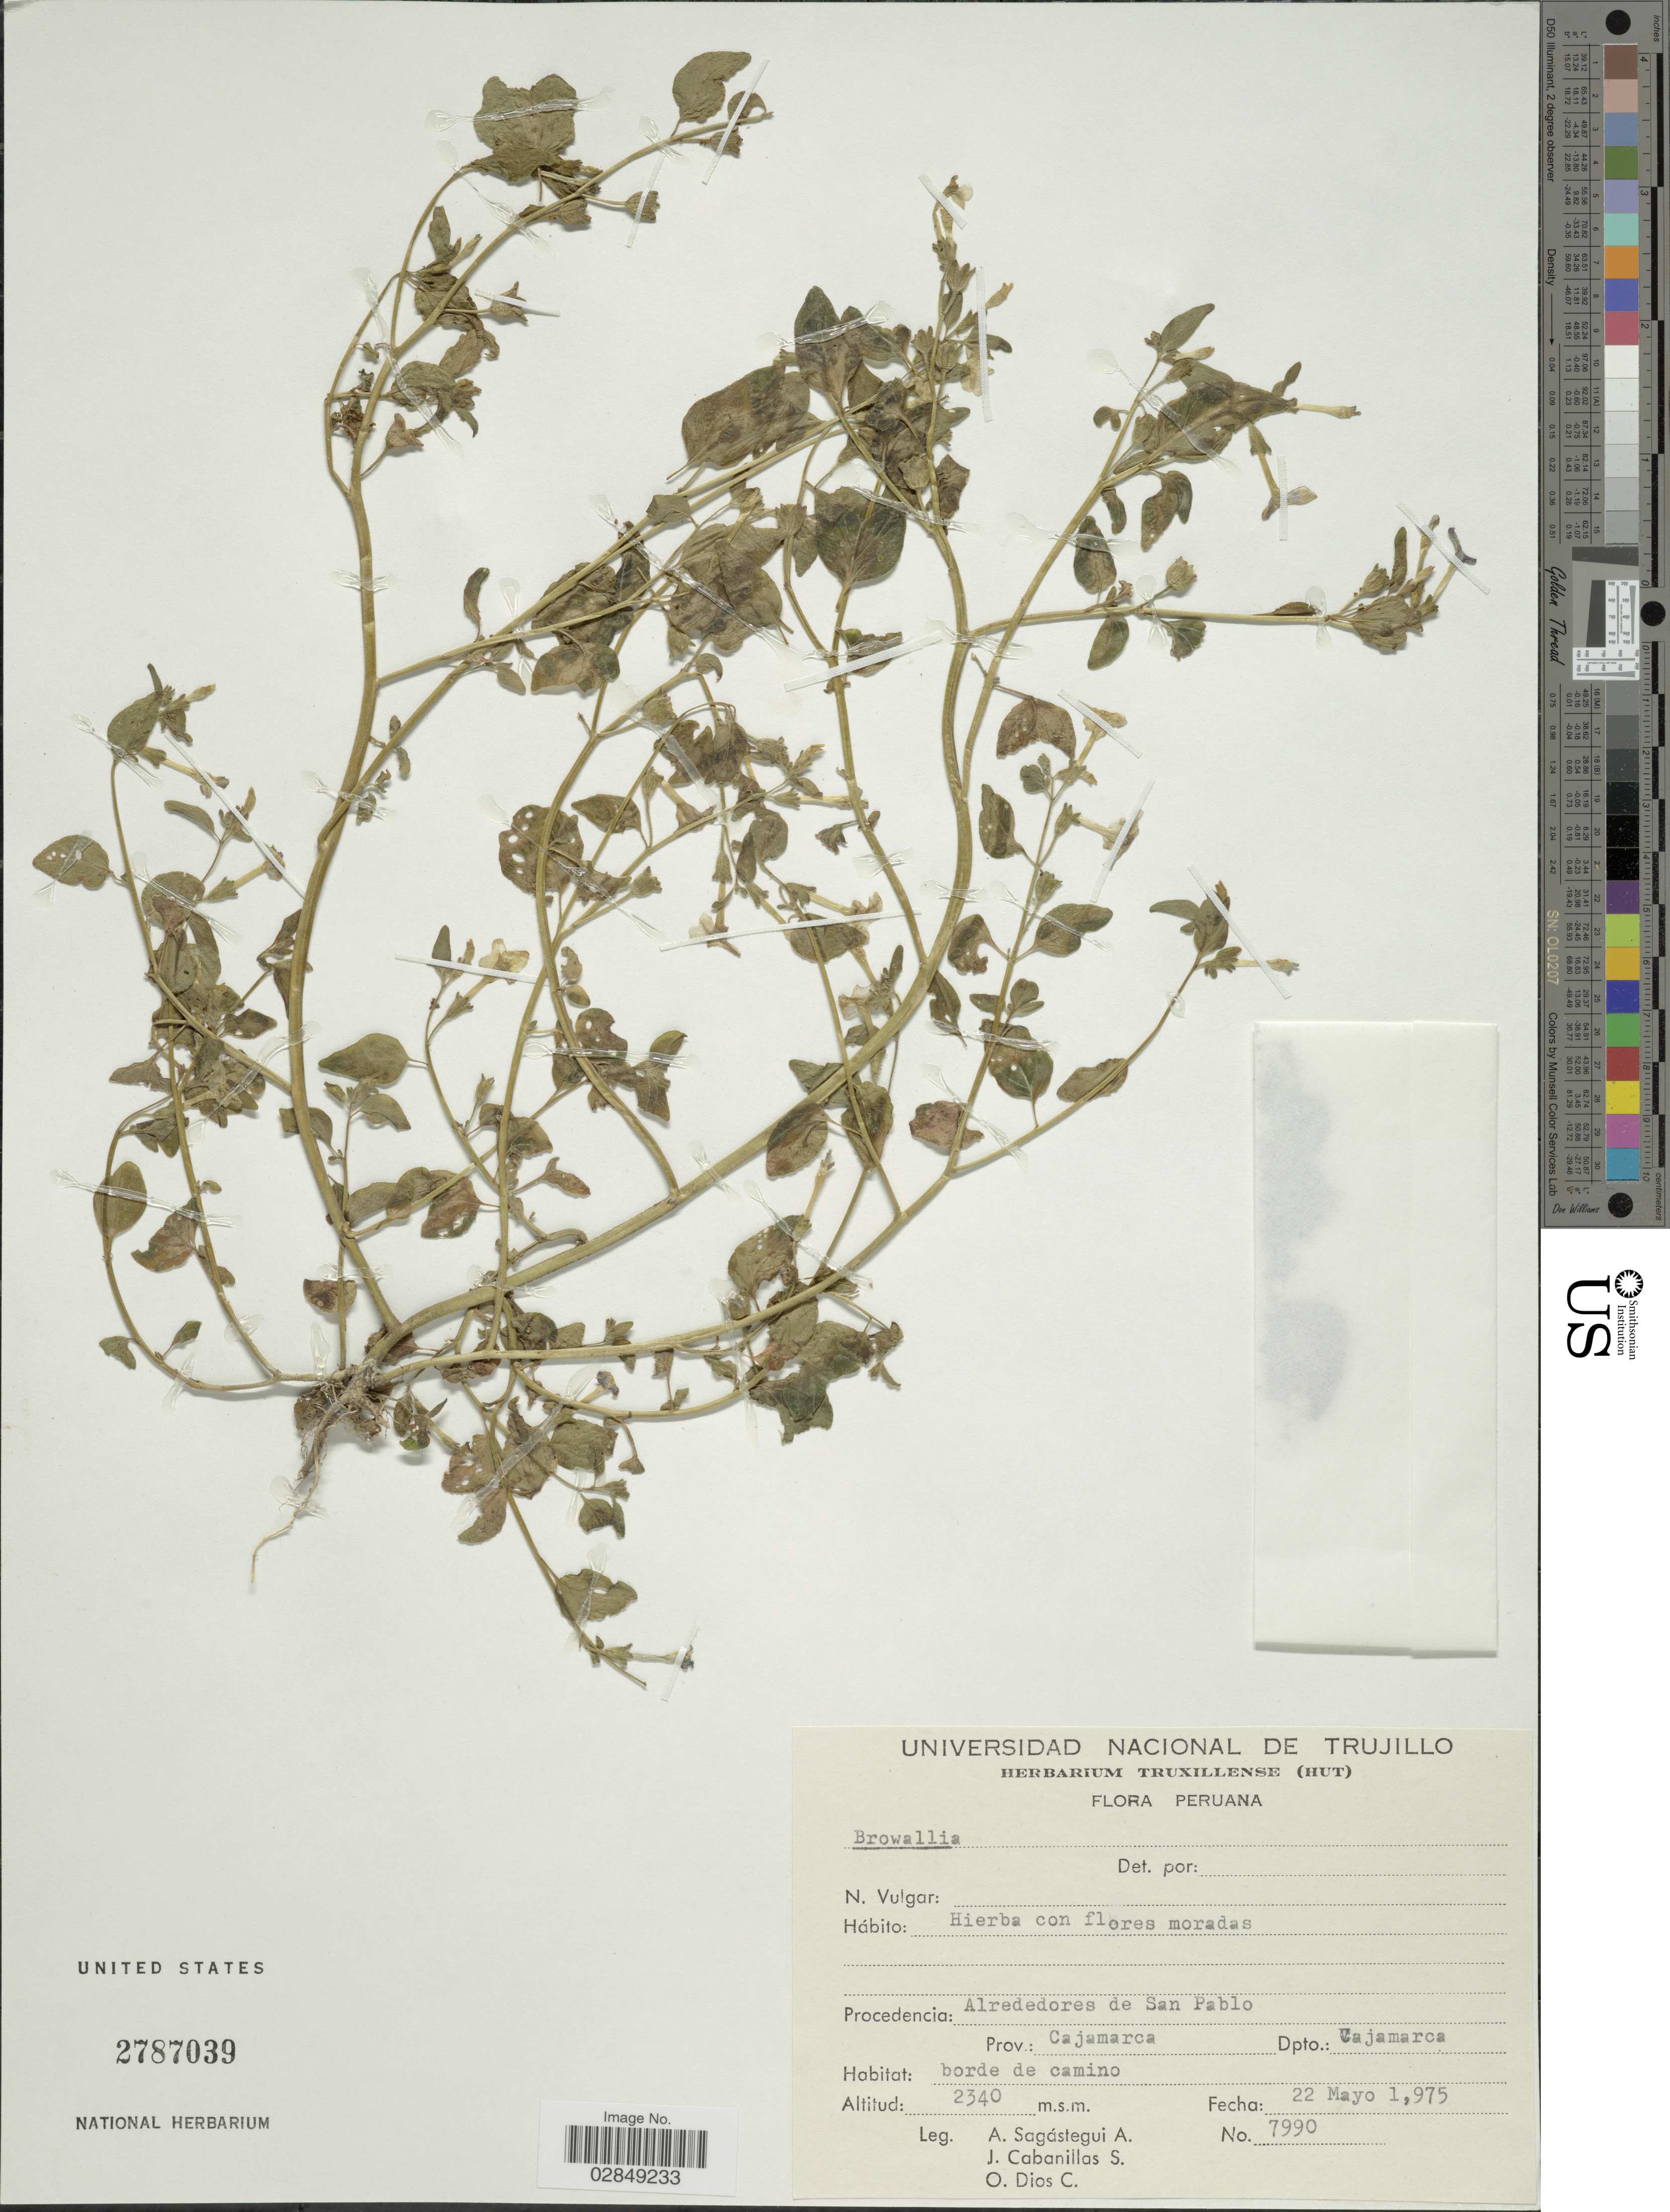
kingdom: Plantae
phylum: Tracheophyta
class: Magnoliopsida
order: Solanales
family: Solanaceae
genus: Browallia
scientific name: Browallia sp.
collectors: A. Sagástegui A., J. Cabanillas S. & O. Dios C.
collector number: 7990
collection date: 1975-05-22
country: Peru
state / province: Cajamarca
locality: Alrededores de San Pablo. Dpto.: Cajamarca.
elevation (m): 2340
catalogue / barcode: US 2787039